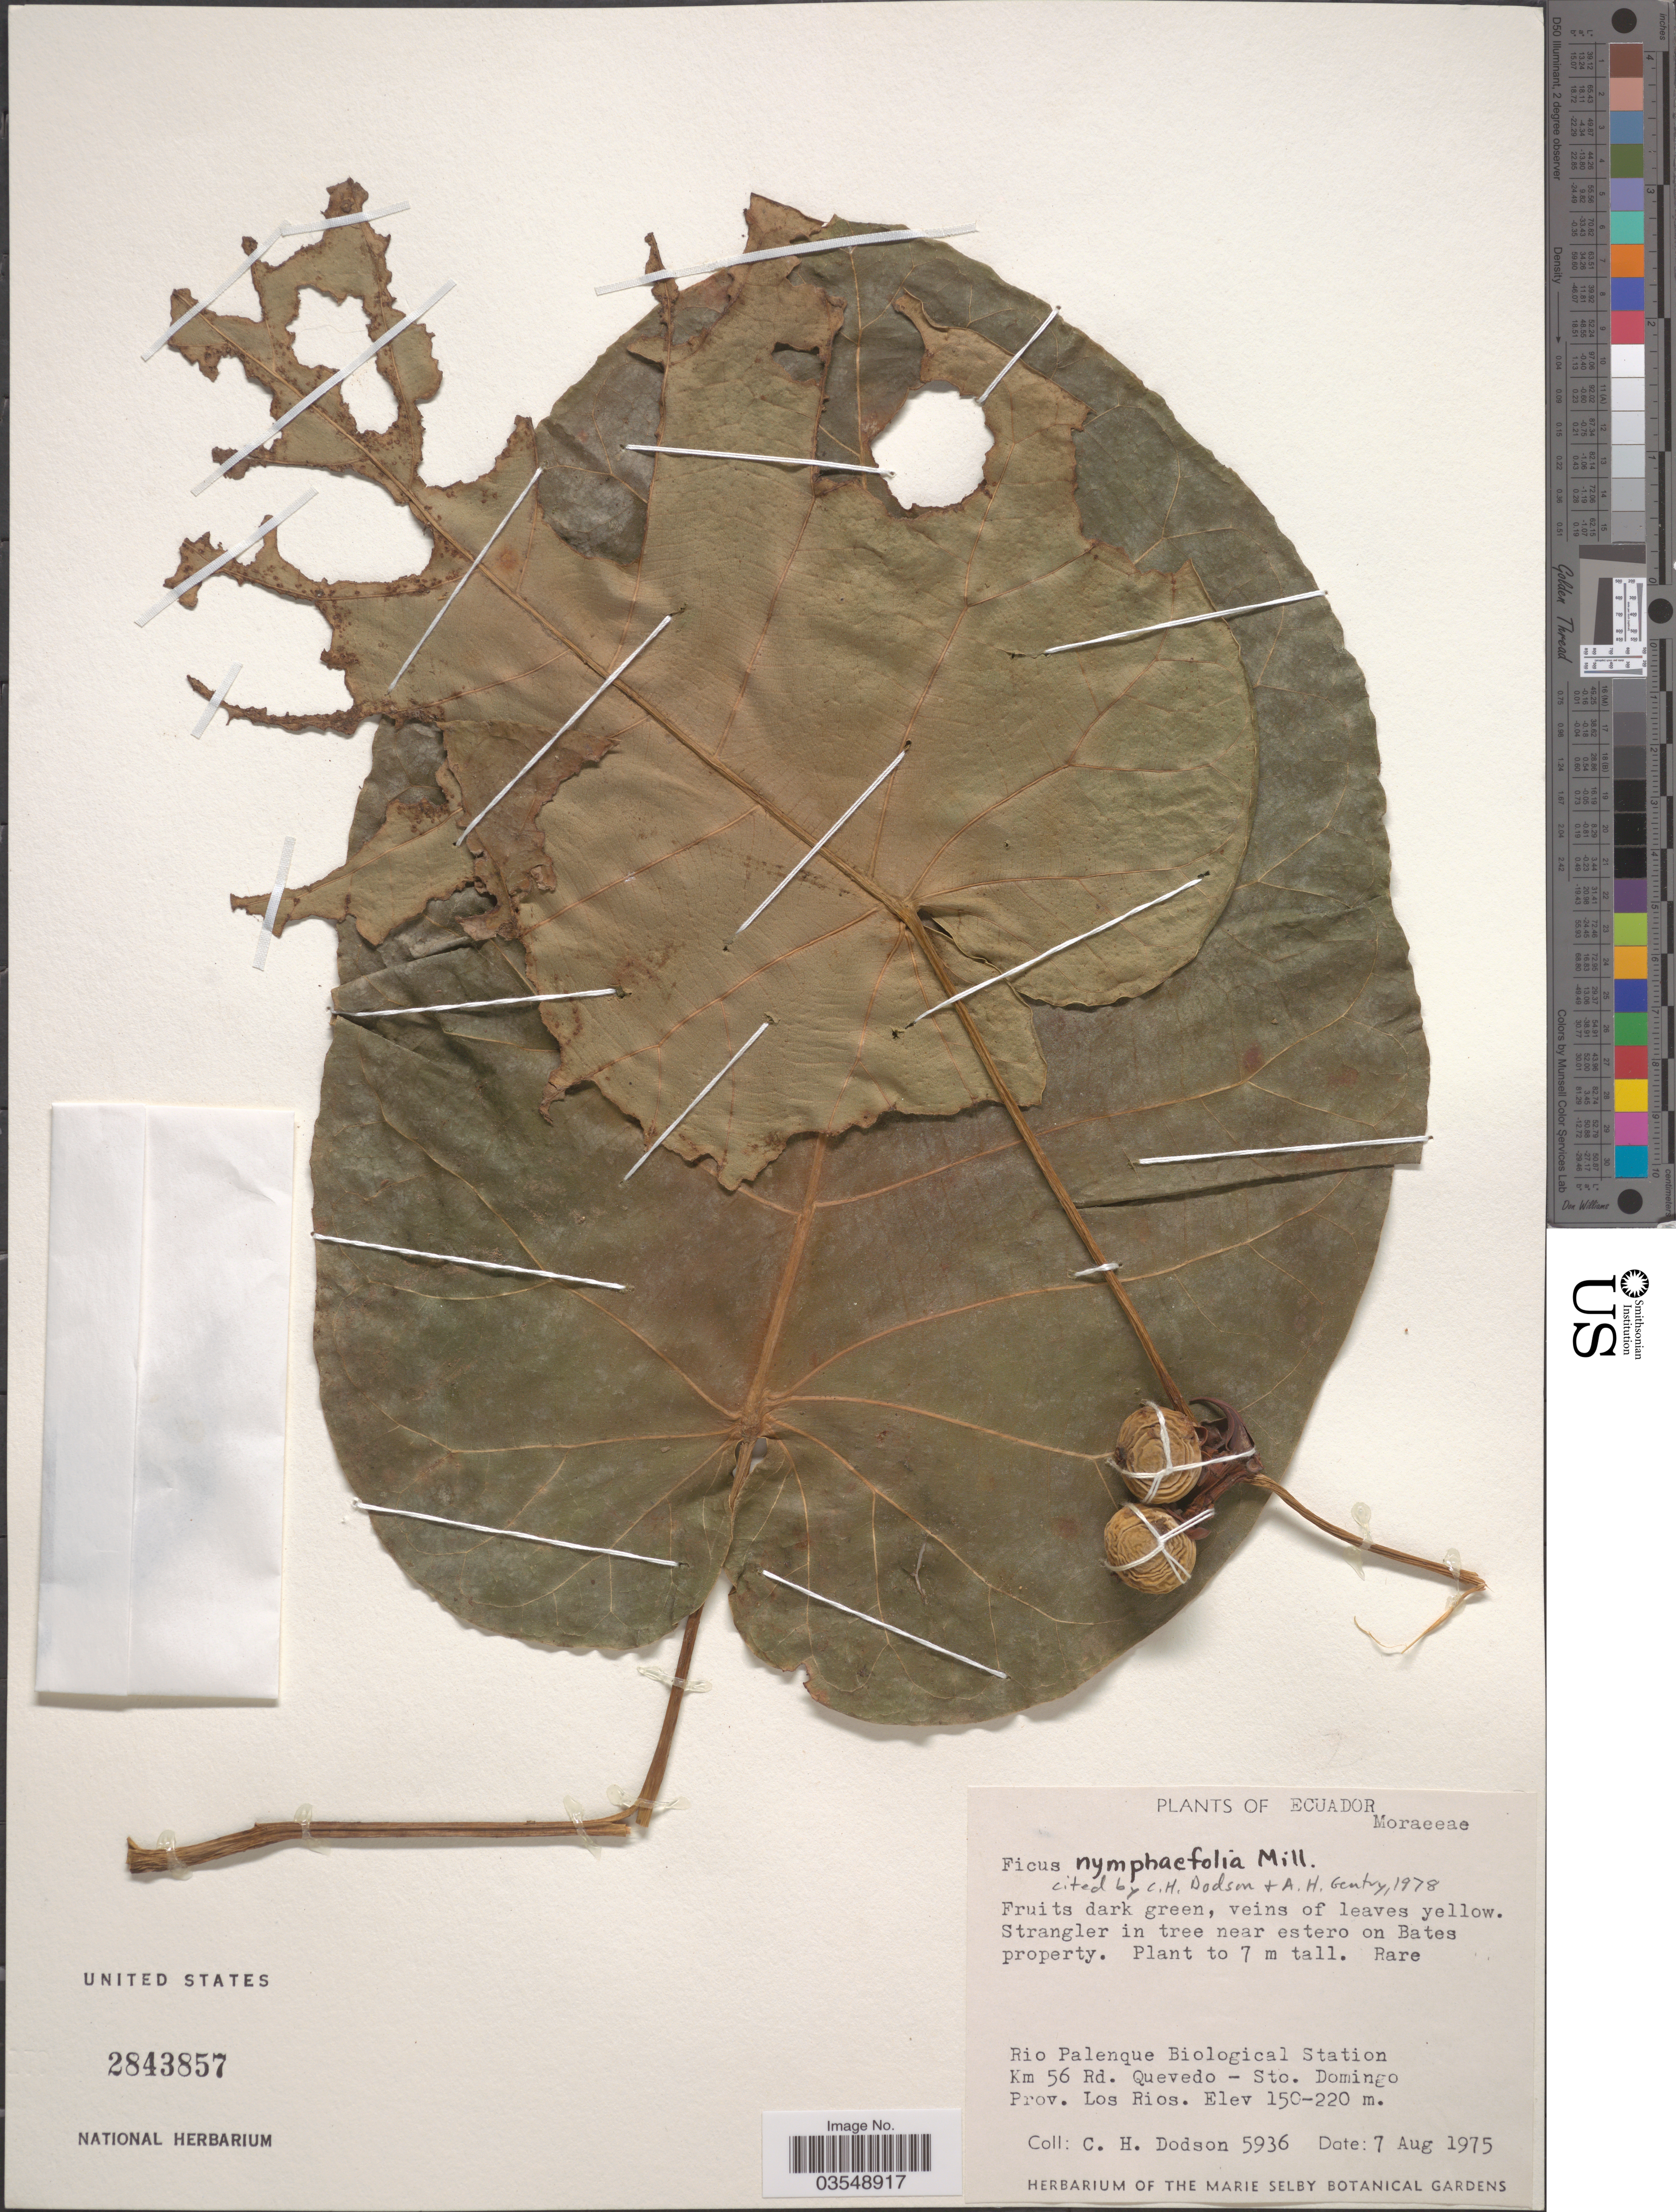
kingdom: Plantae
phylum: Tracheophyta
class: Magnoliopsida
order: Rosales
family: Moraceae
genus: Ficus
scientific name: Ficus nymphaeifolia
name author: Mill.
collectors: C. H. Dodson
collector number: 5936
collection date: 1975-08-07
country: Ecuador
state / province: Los Ríos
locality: Rio Palenque Biological Station. Km 56 Rd. Quevedo - Sto. Domingo.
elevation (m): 150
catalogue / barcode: US 2843857